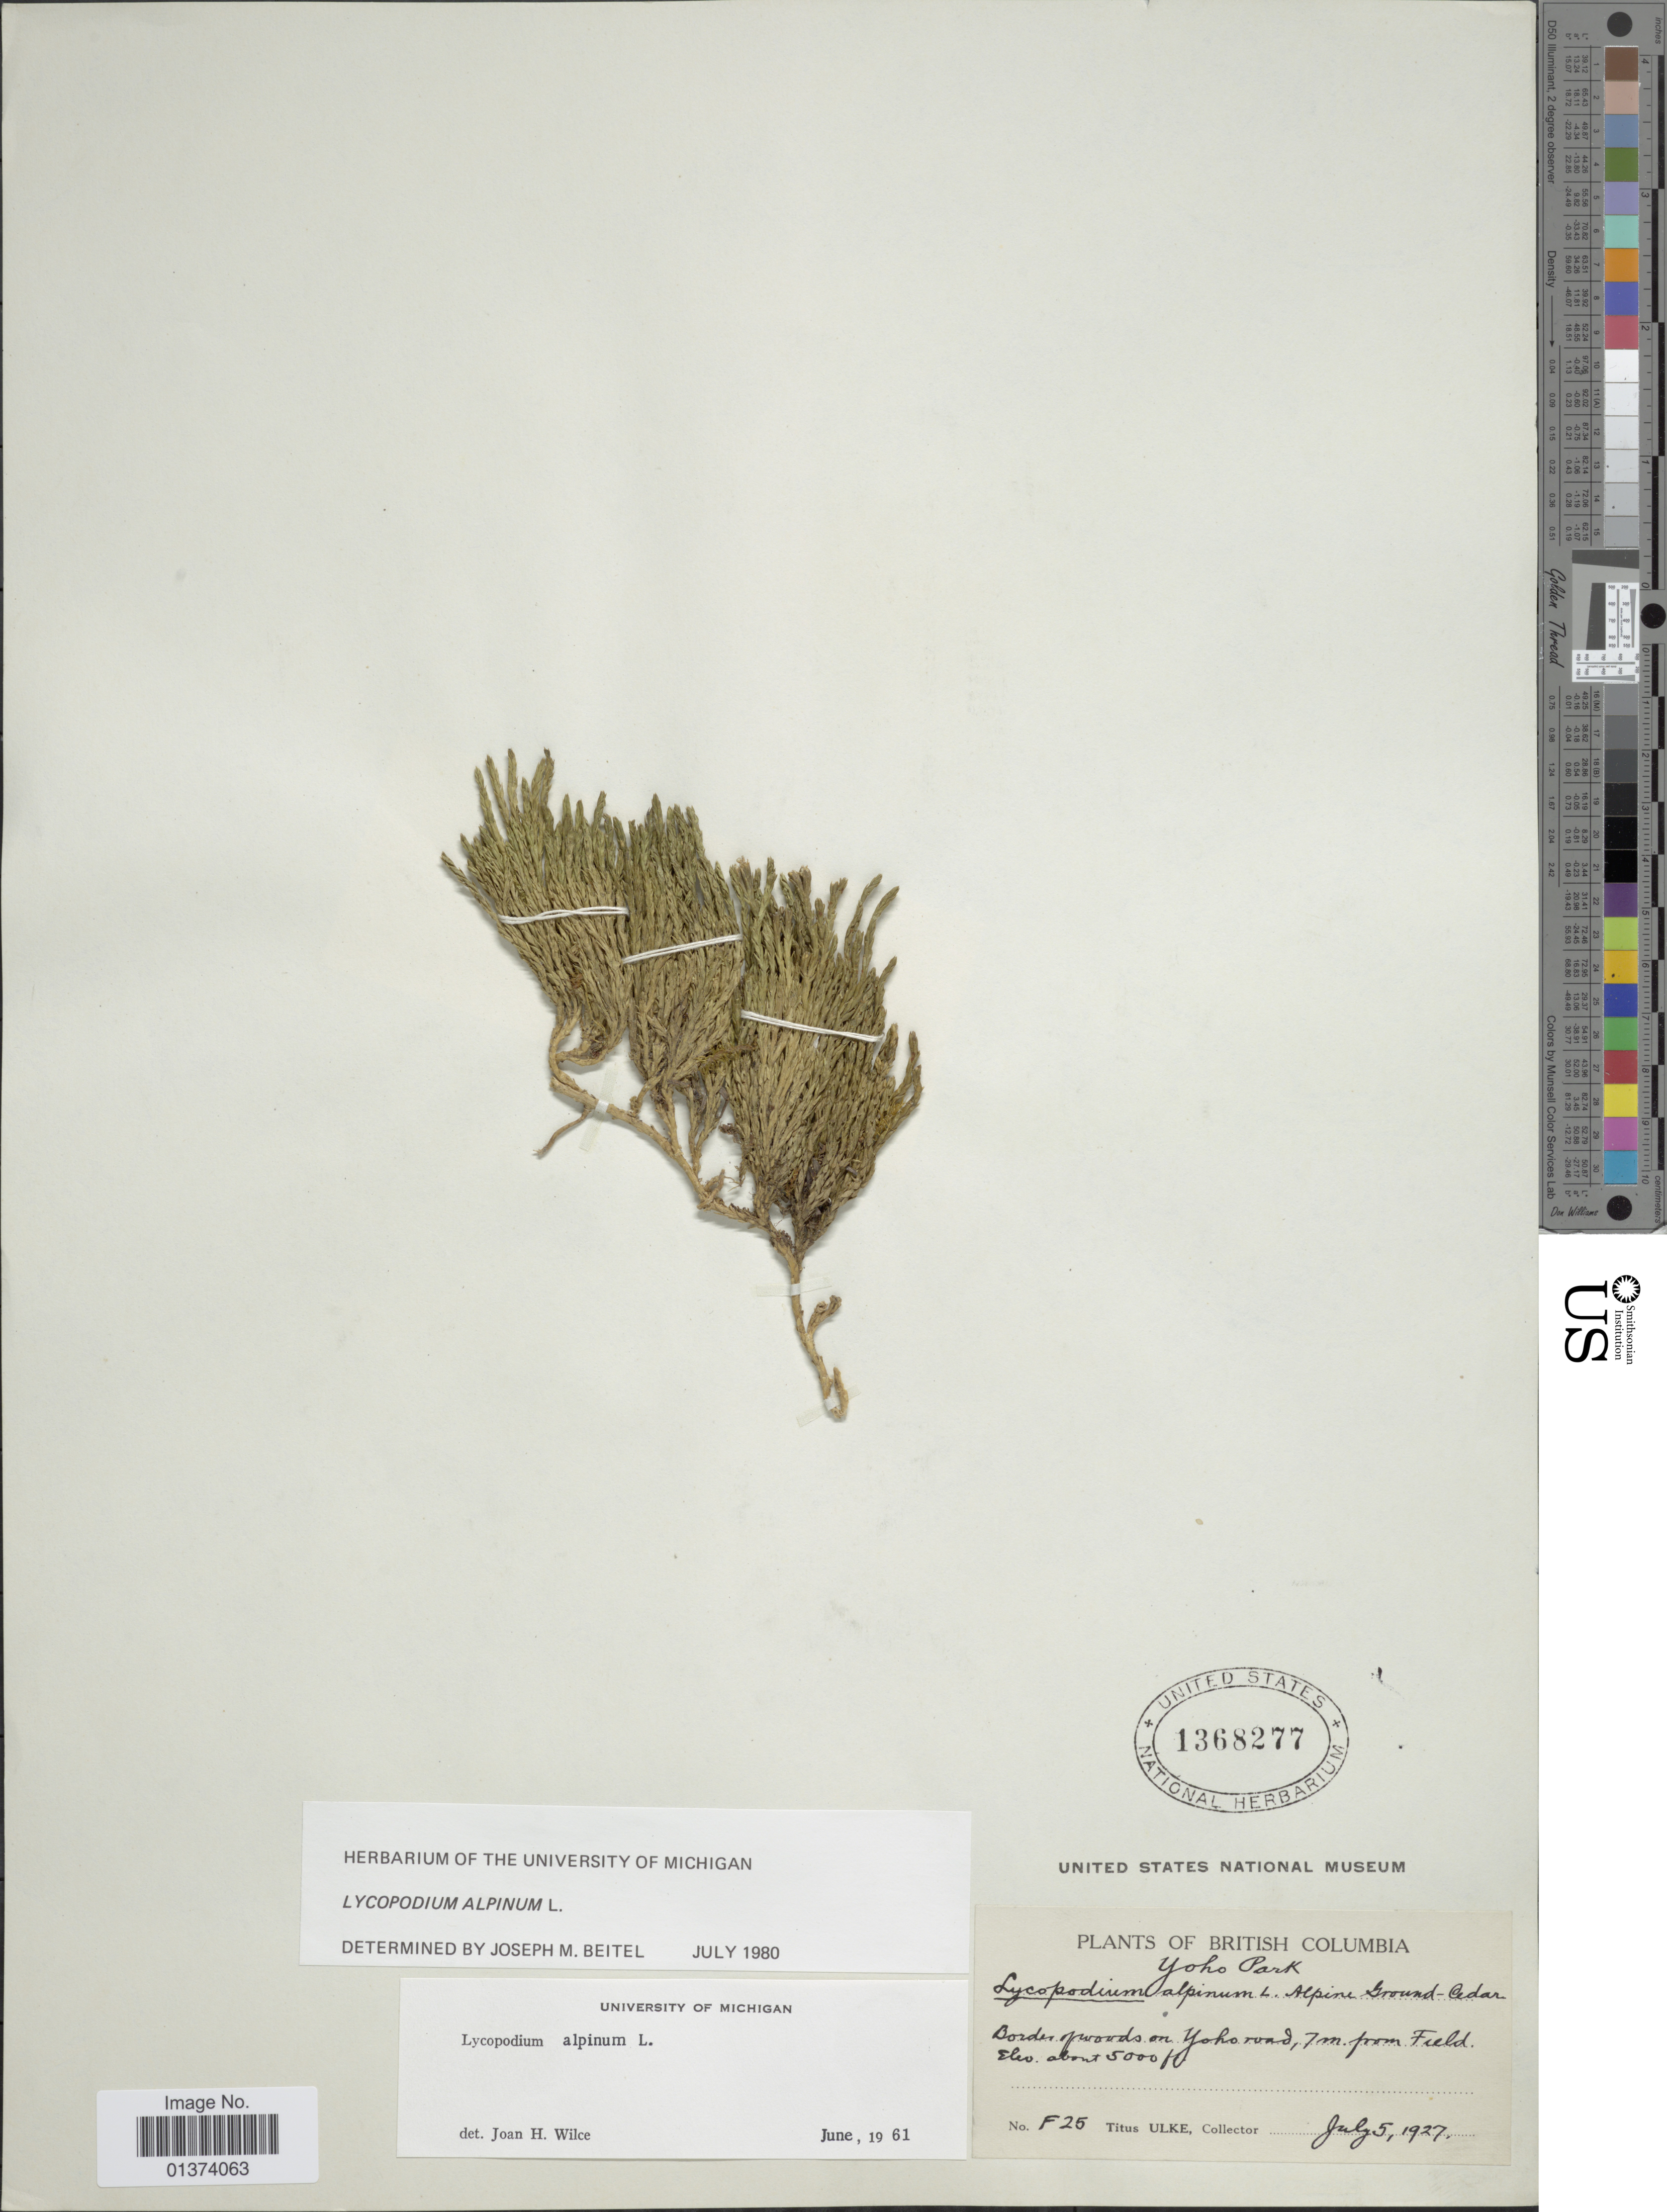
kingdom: Plantae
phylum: Tracheophyta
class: Lycopodiopsida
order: Lycopodiales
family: Lycopodiaceae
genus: Diphasiastrum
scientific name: Diphasiastrum alpinum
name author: (L.) Holub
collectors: T. Ulke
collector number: F25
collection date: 1927-07-05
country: Canada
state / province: British Columbia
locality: Border of woods on Yoho road, 7 m. from Field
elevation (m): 1524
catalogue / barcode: US 1368277